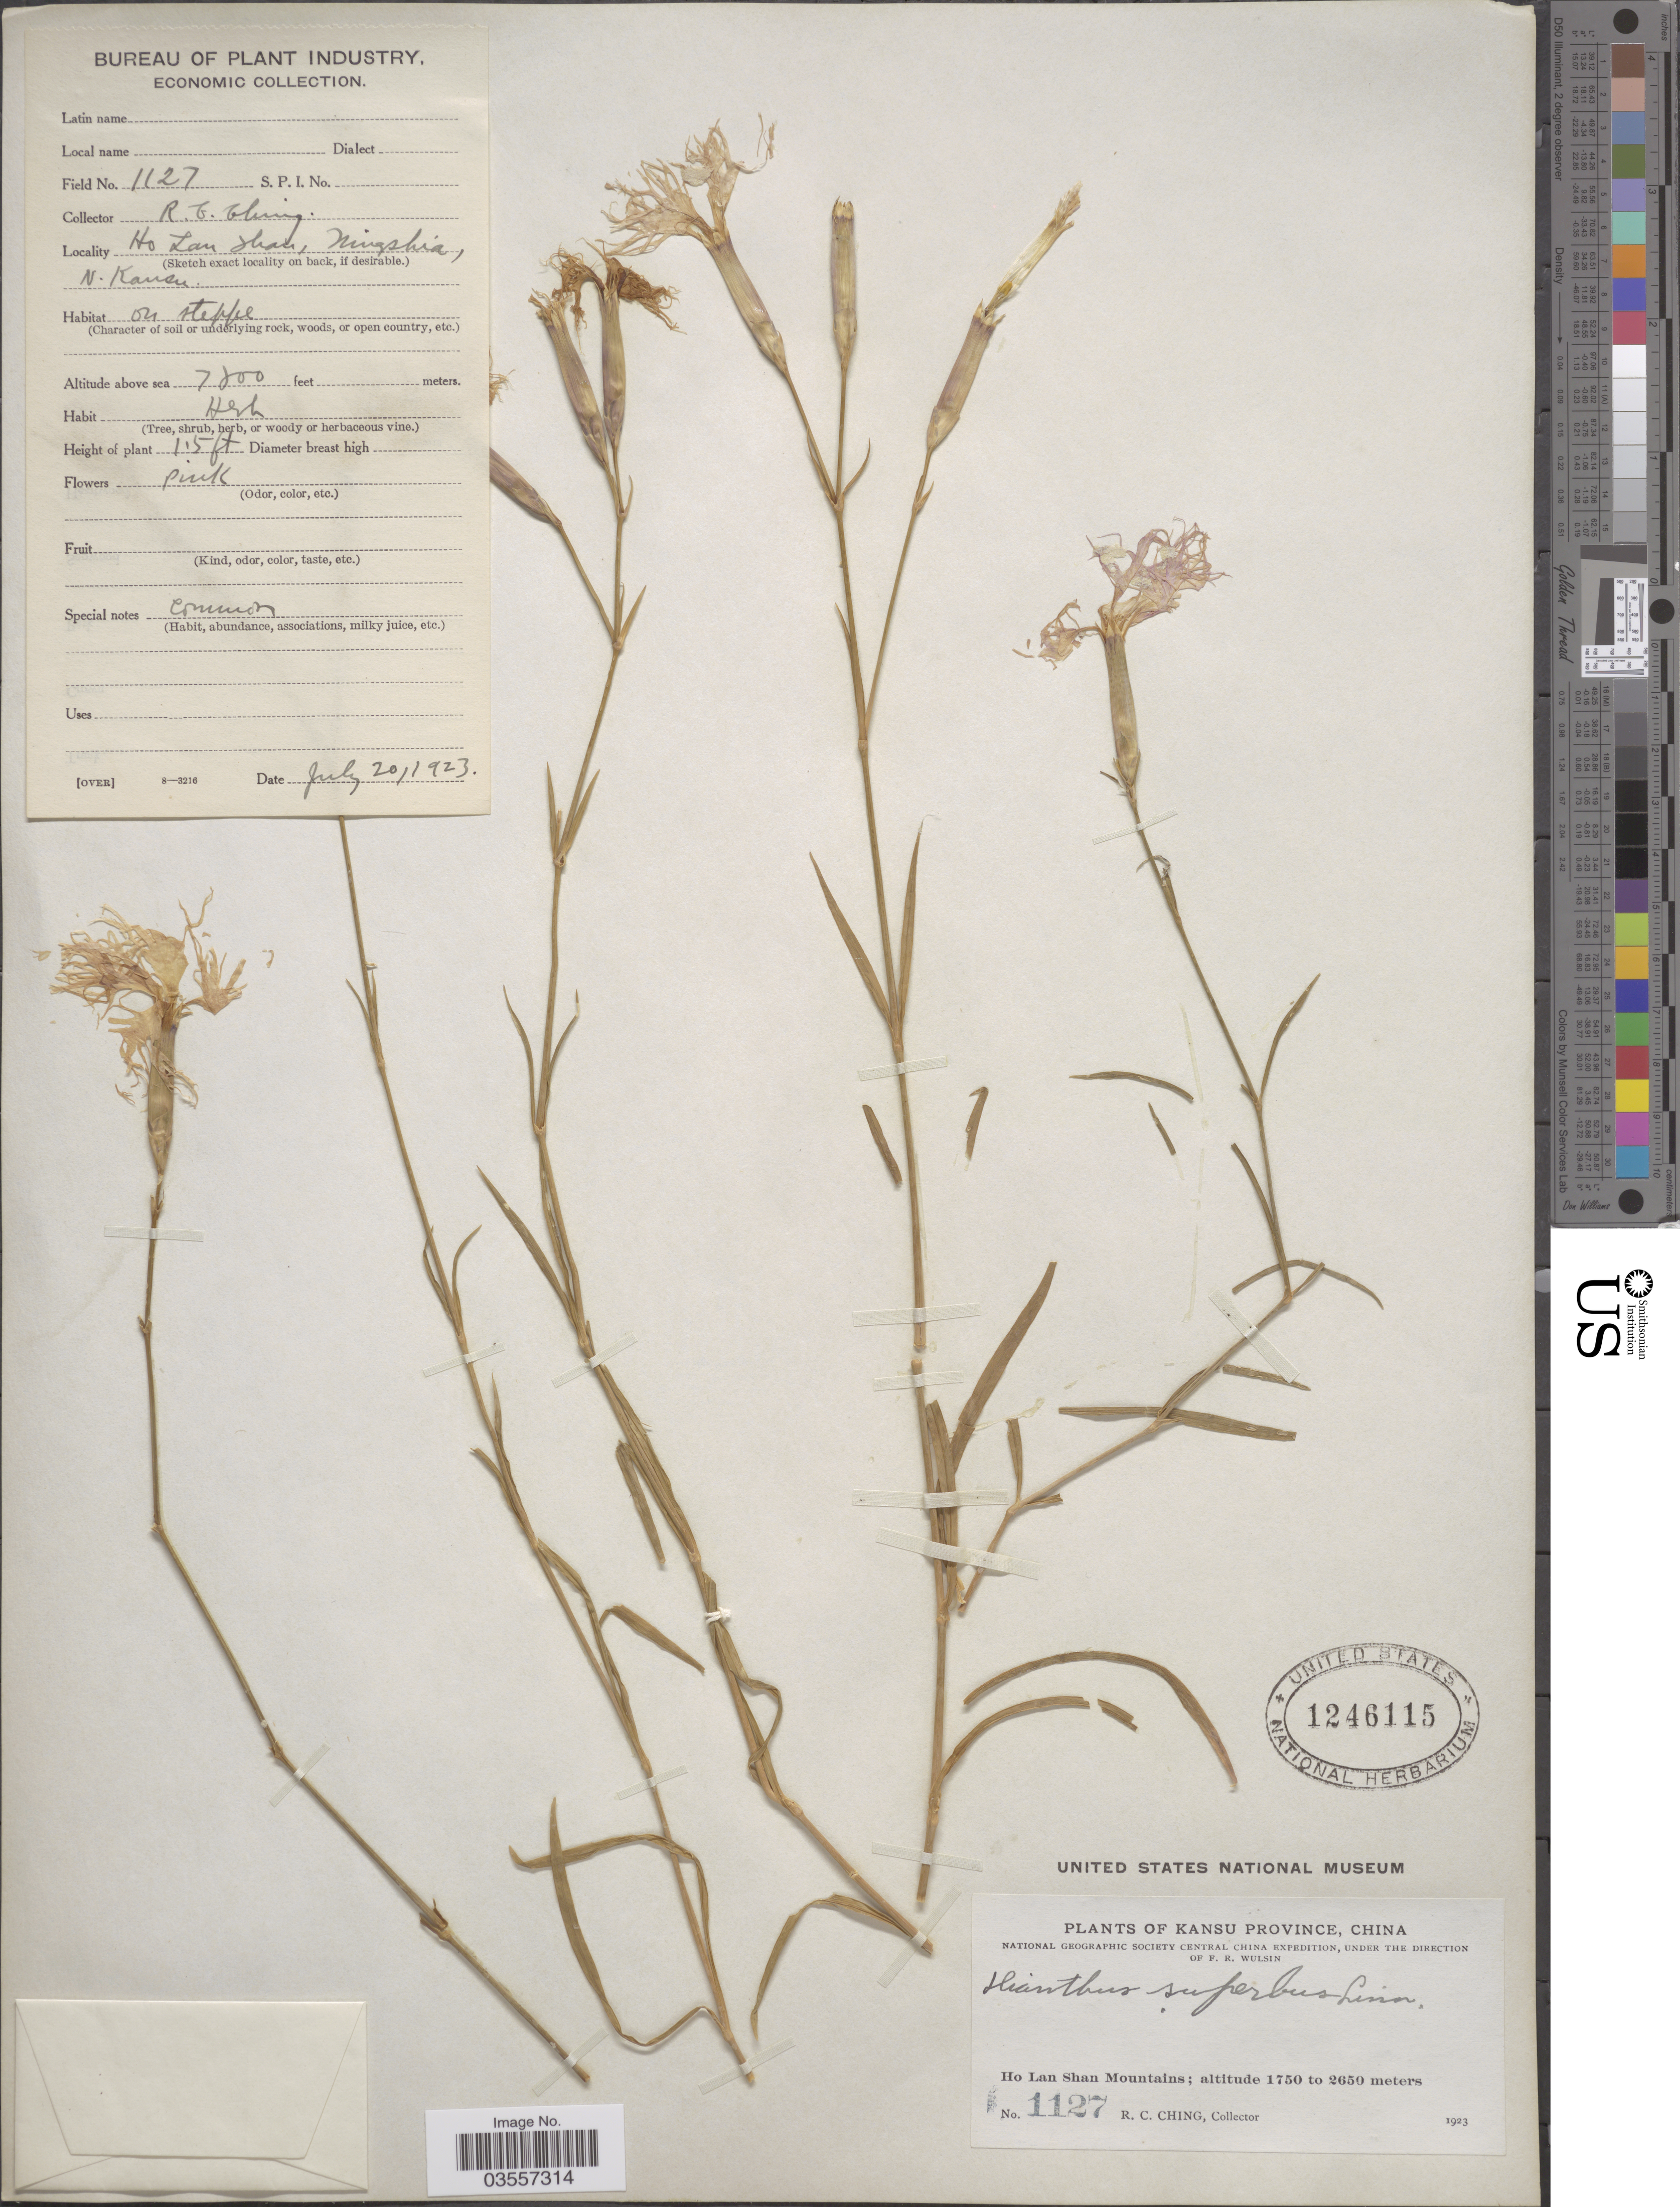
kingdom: Plantae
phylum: Tracheophyta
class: Magnoliopsida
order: Caryophyllales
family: Caryophyllaceae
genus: Dianthus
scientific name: Dianthus superbus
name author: L.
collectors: R. C. Ching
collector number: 1127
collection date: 1923-07-20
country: China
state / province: Gansu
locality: Kansu Province. Ho Lan Shan Mountains. Mingshia, N. Kansu.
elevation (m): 2377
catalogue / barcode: US 1246115